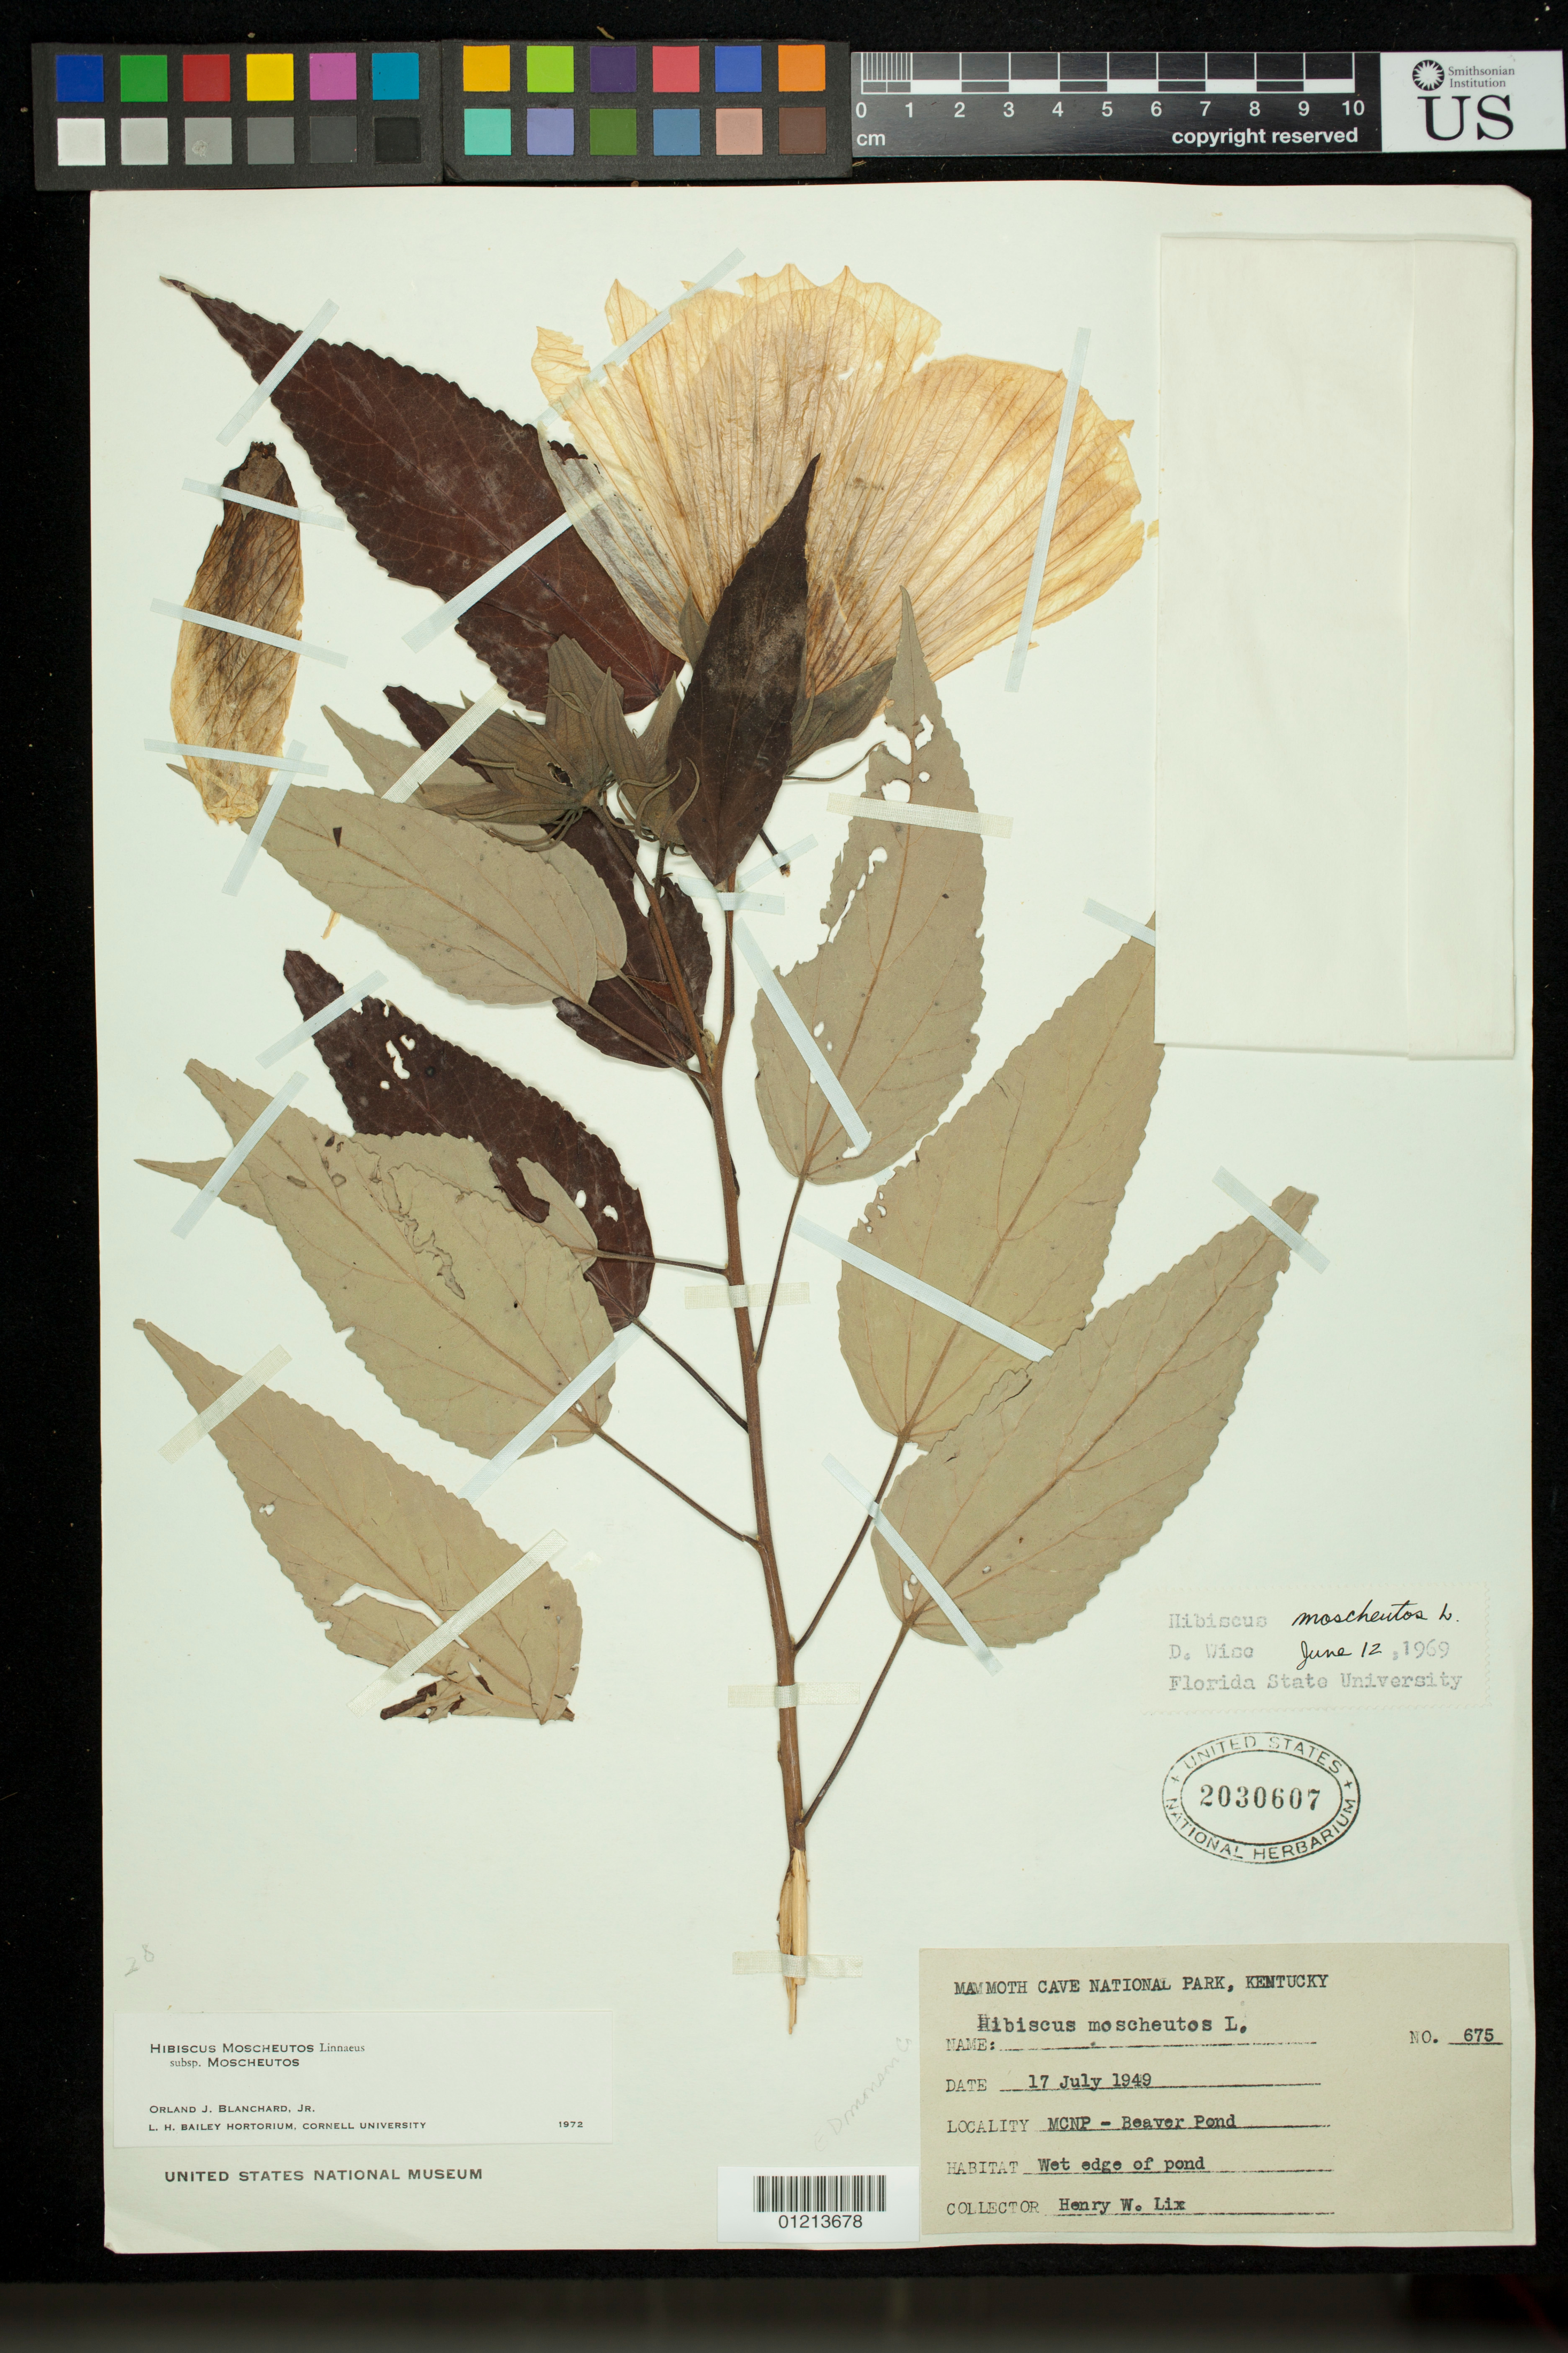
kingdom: Plantae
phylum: Tracheophyta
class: Magnoliopsida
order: Malvales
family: Malvaceae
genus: Hibiscus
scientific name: Hibiscus moscheutos subsp. lasiocarpos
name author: (Cav.) O.J. Blanch.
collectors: H. W. Lix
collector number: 675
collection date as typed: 17 Jul 1949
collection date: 1949-07-17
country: United States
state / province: Kentucky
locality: Mammoth Cave National Park, Beaver Pond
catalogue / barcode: US 2030607